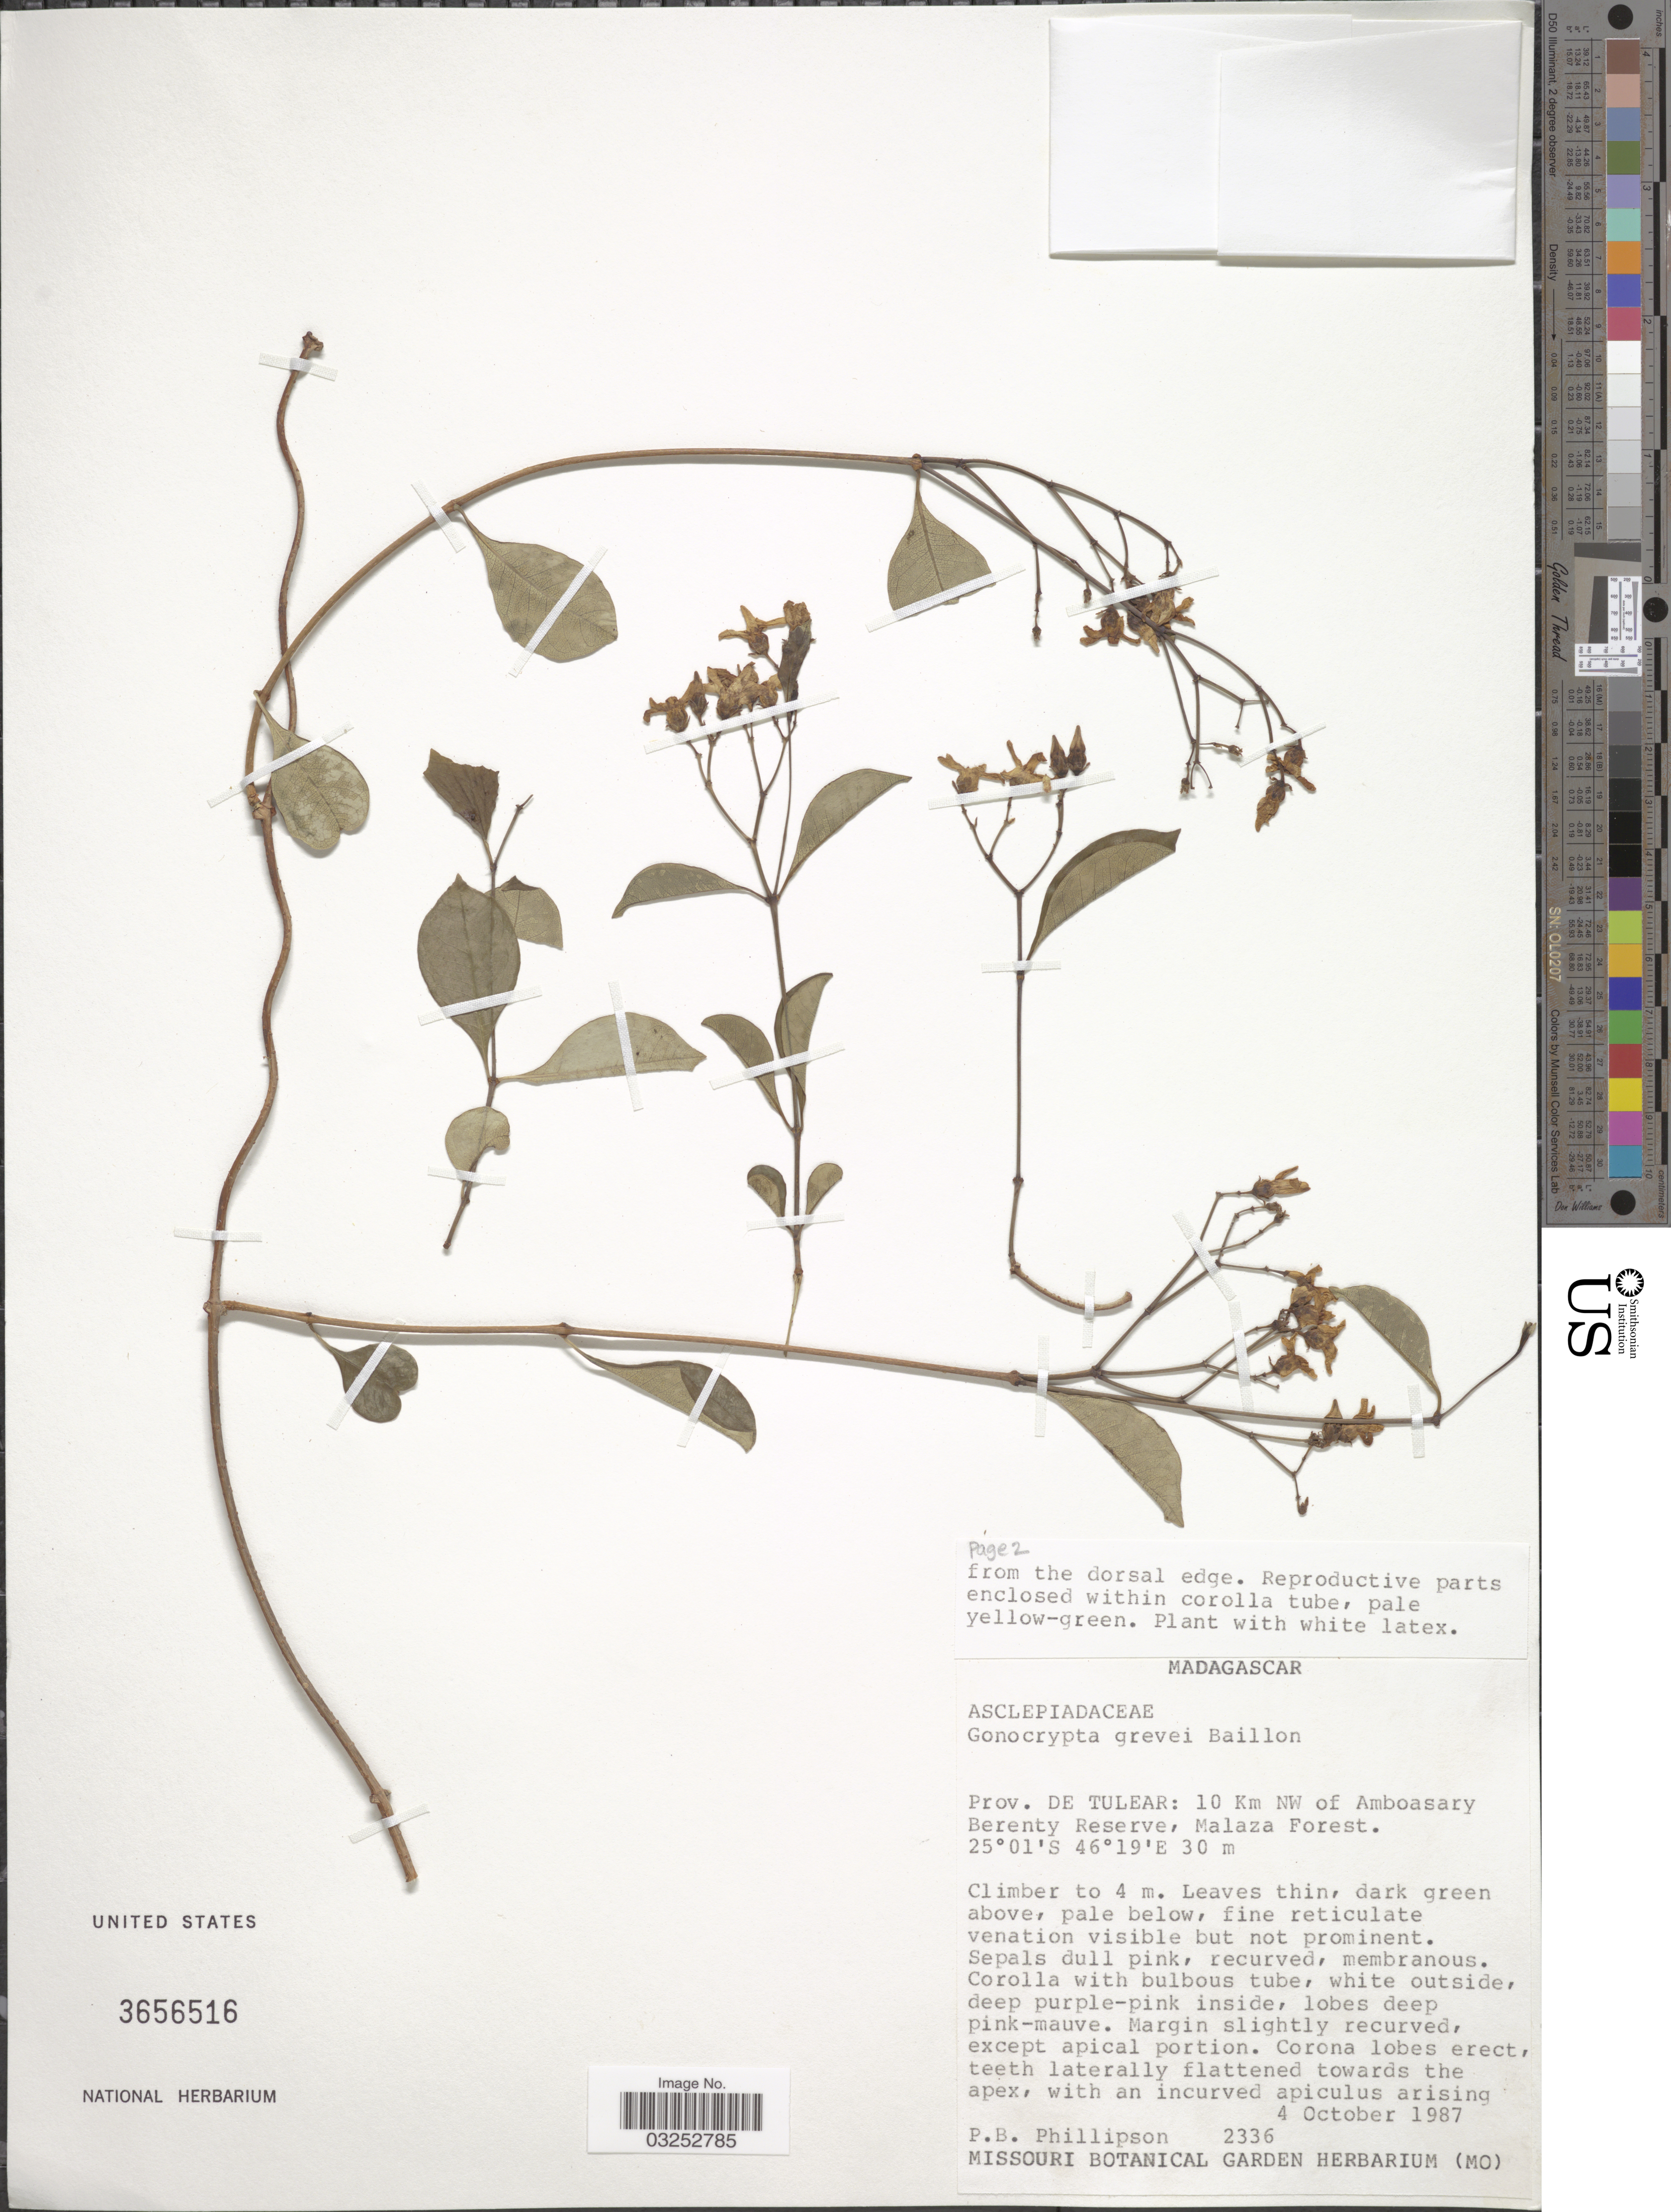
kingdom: Plantae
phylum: Tracheophyta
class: Magnoliopsida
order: Gentianales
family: Apocynaceae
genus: Gonocrypta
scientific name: Gonocrypta grevei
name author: (Baill.) Constantin & Gallaud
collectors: P. B. Phillipson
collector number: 2336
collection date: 1987-10-04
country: Madagascar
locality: Prov. De Tulear: 10 Km NW of Amboasary Berenty Reserve, Malaza Forest.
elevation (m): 30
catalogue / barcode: US 3656516